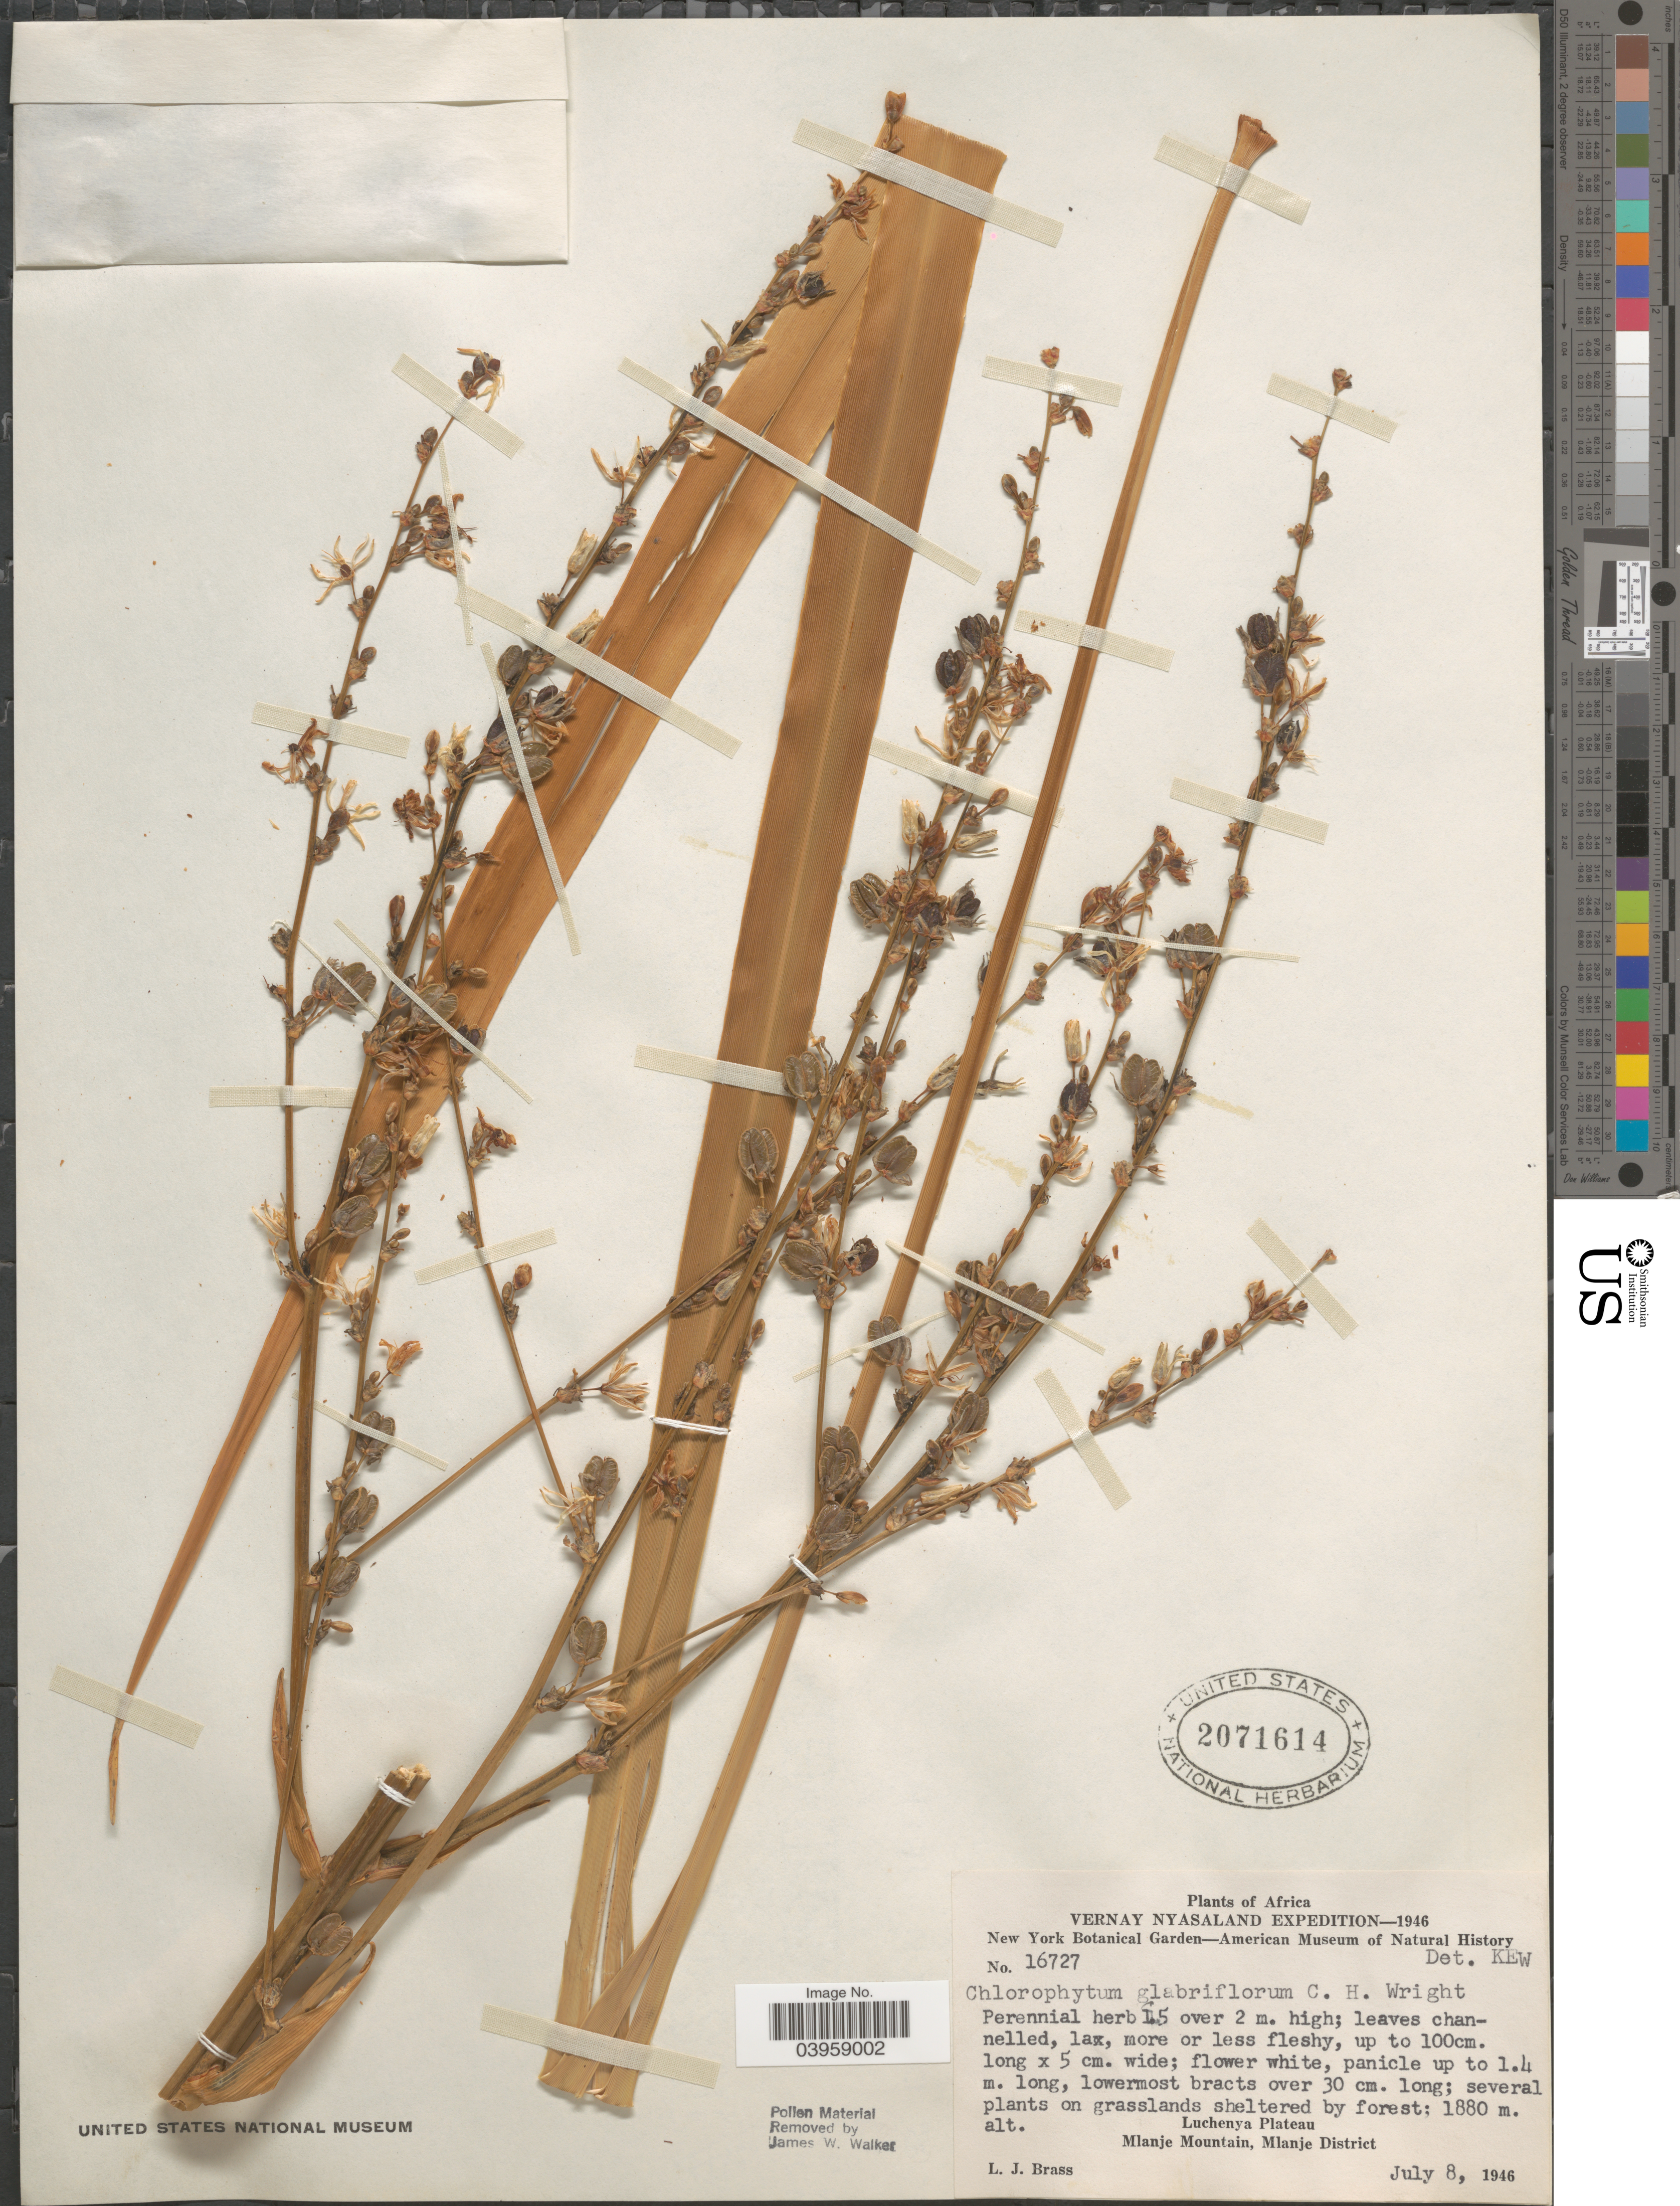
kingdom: Plantae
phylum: Tracheophyta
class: Liliopsida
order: Asparagales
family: Asparagaceae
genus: Chlorophytum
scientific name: Chlorophytum glabriflorum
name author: C.H. Wright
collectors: L. J. Brass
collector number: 16727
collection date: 1946-07-08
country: Malawi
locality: Vernay Nyasaland. Luchenya Plateau. Mlanje Mountain, Mlanje District.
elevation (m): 1880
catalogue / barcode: US 2071614